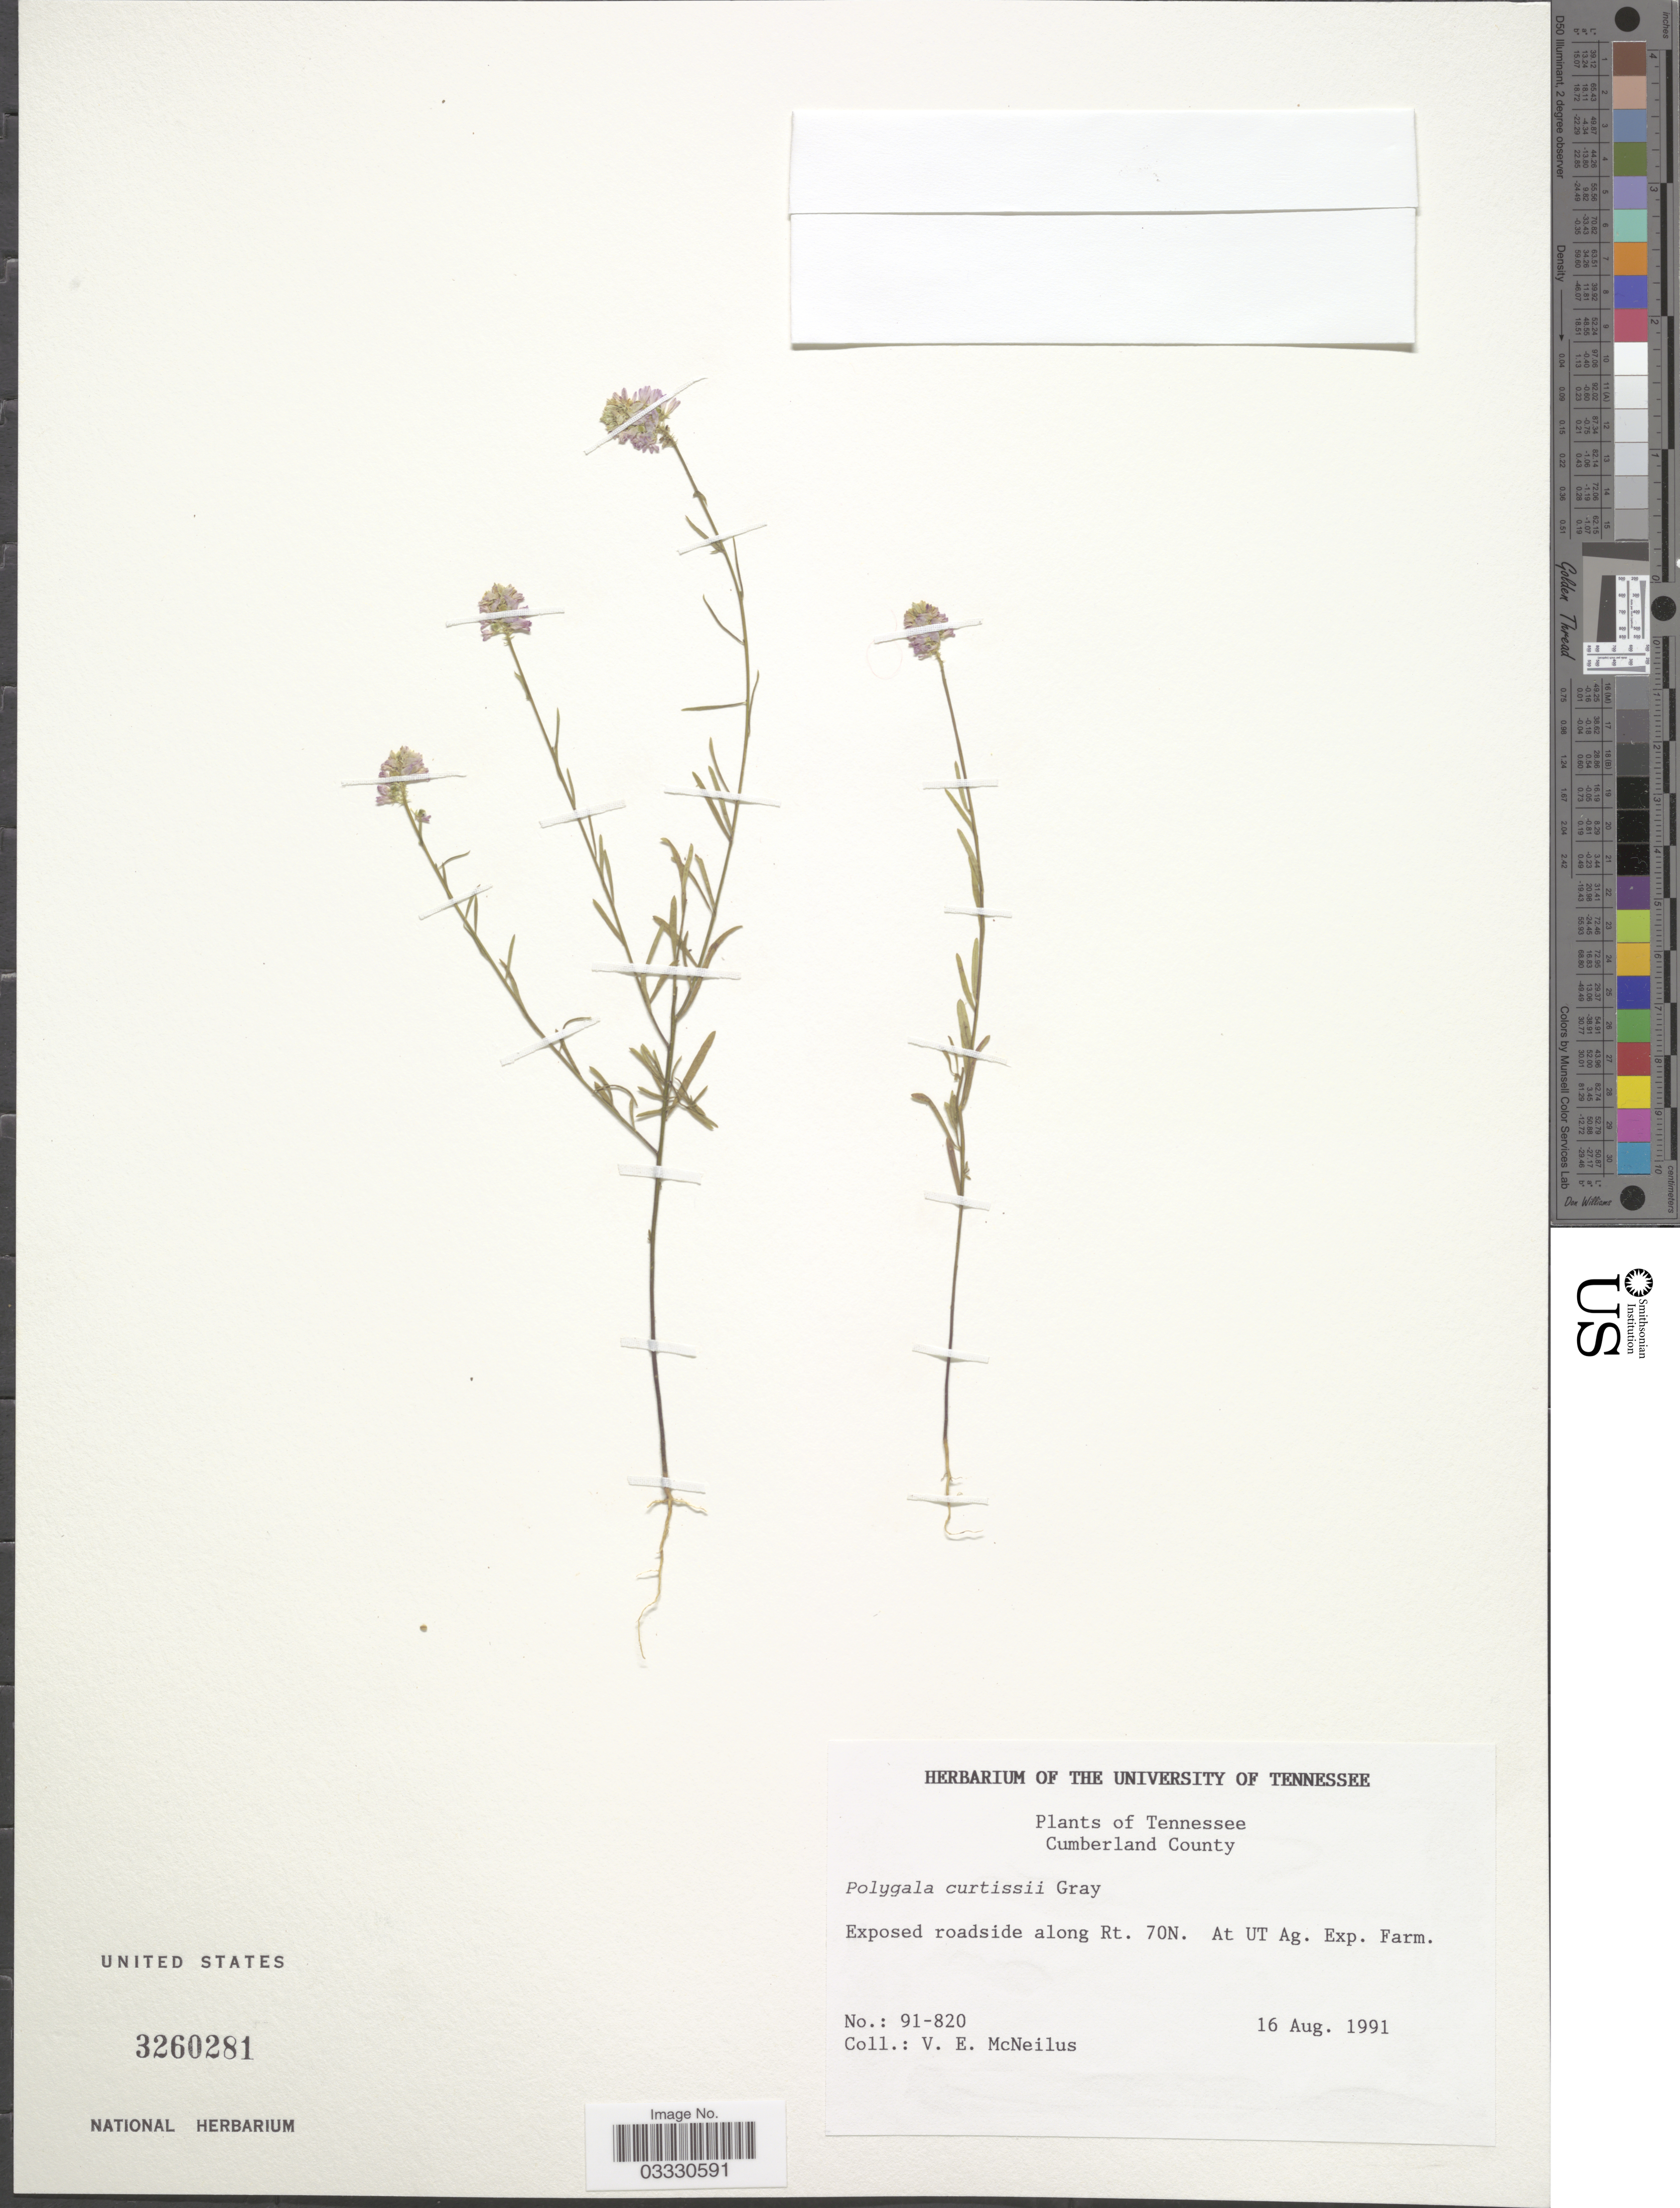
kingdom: Plantae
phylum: Tracheophyta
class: Magnoliopsida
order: Fabales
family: Polygalaceae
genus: Polygala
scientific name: Polygala curtissii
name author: A. Gray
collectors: V. Mcneilus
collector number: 91-820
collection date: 1991-08-16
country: United States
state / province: Tennessee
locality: Cumberland County. Exposed roadside along Rt. 70N. At UT Ag. Exp. Farm.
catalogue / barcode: US 3260281